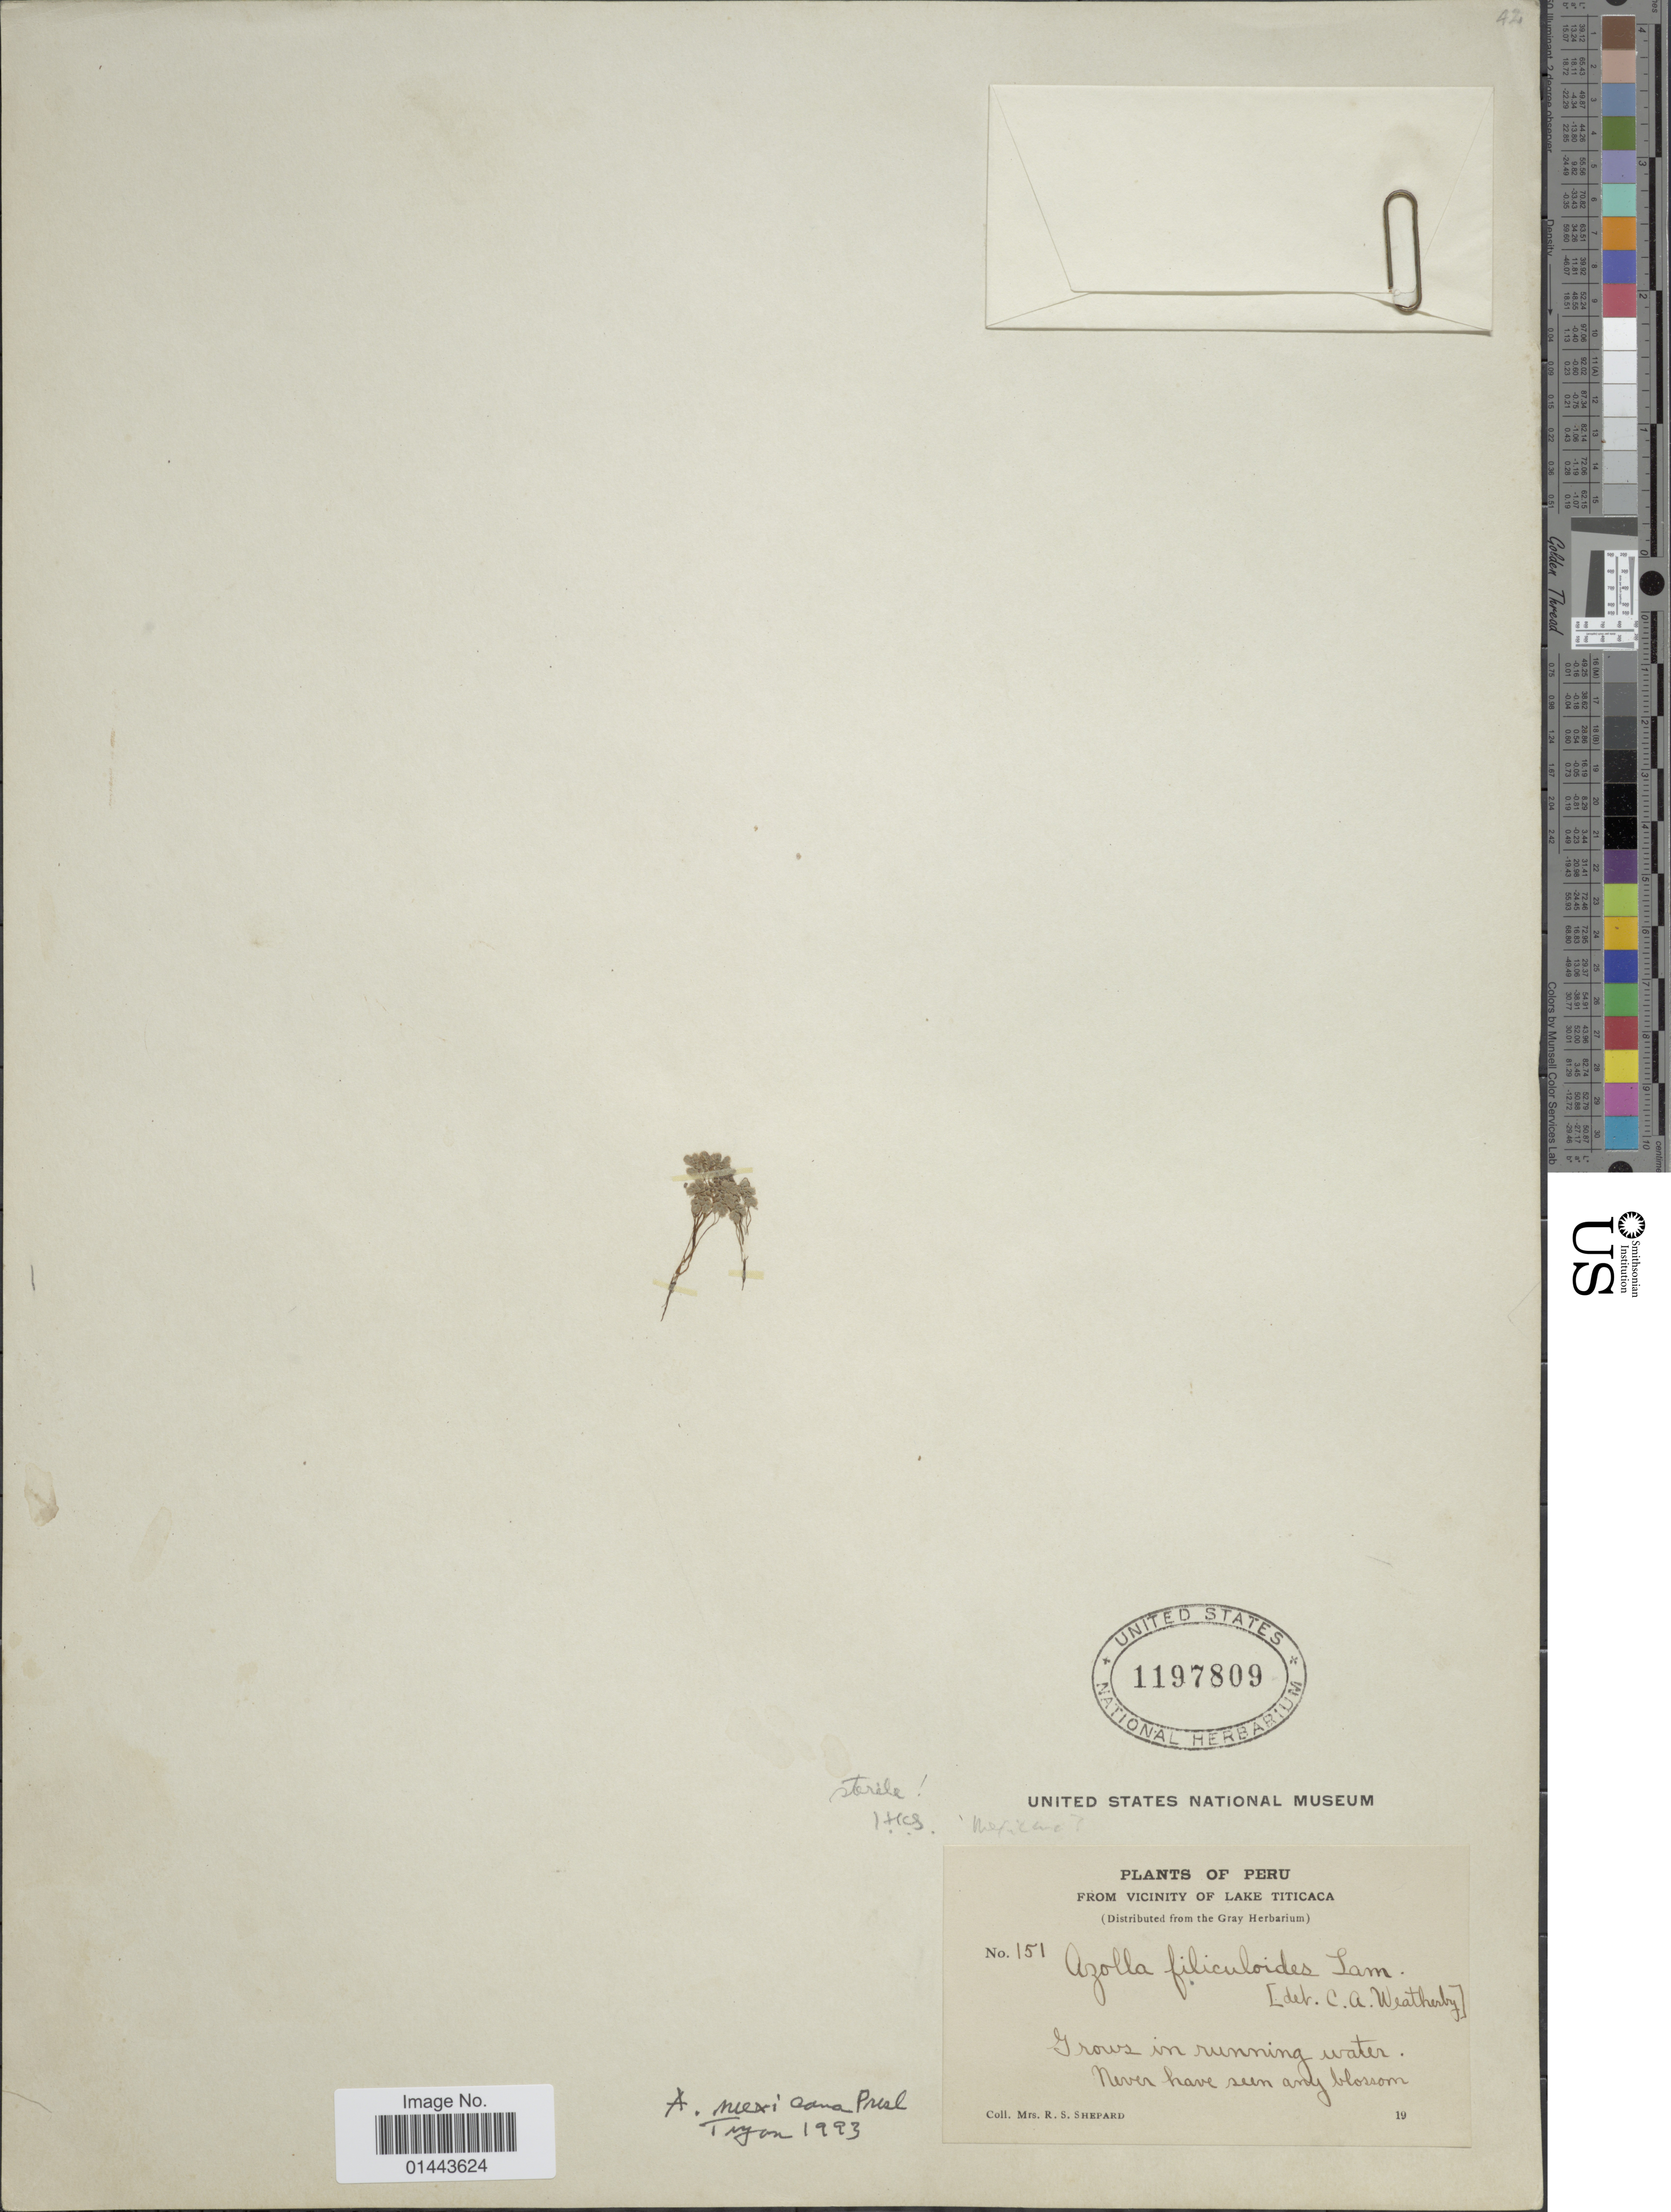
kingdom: Plantae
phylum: Tracheophyta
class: Polypodiopsida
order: Salviniales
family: Salviniaceae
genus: Azolla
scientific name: Azolla mexicana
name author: C. Presl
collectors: R. Shepard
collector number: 151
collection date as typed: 19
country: Peru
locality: Vicinity of Lake Tititcaca.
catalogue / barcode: US 1197809